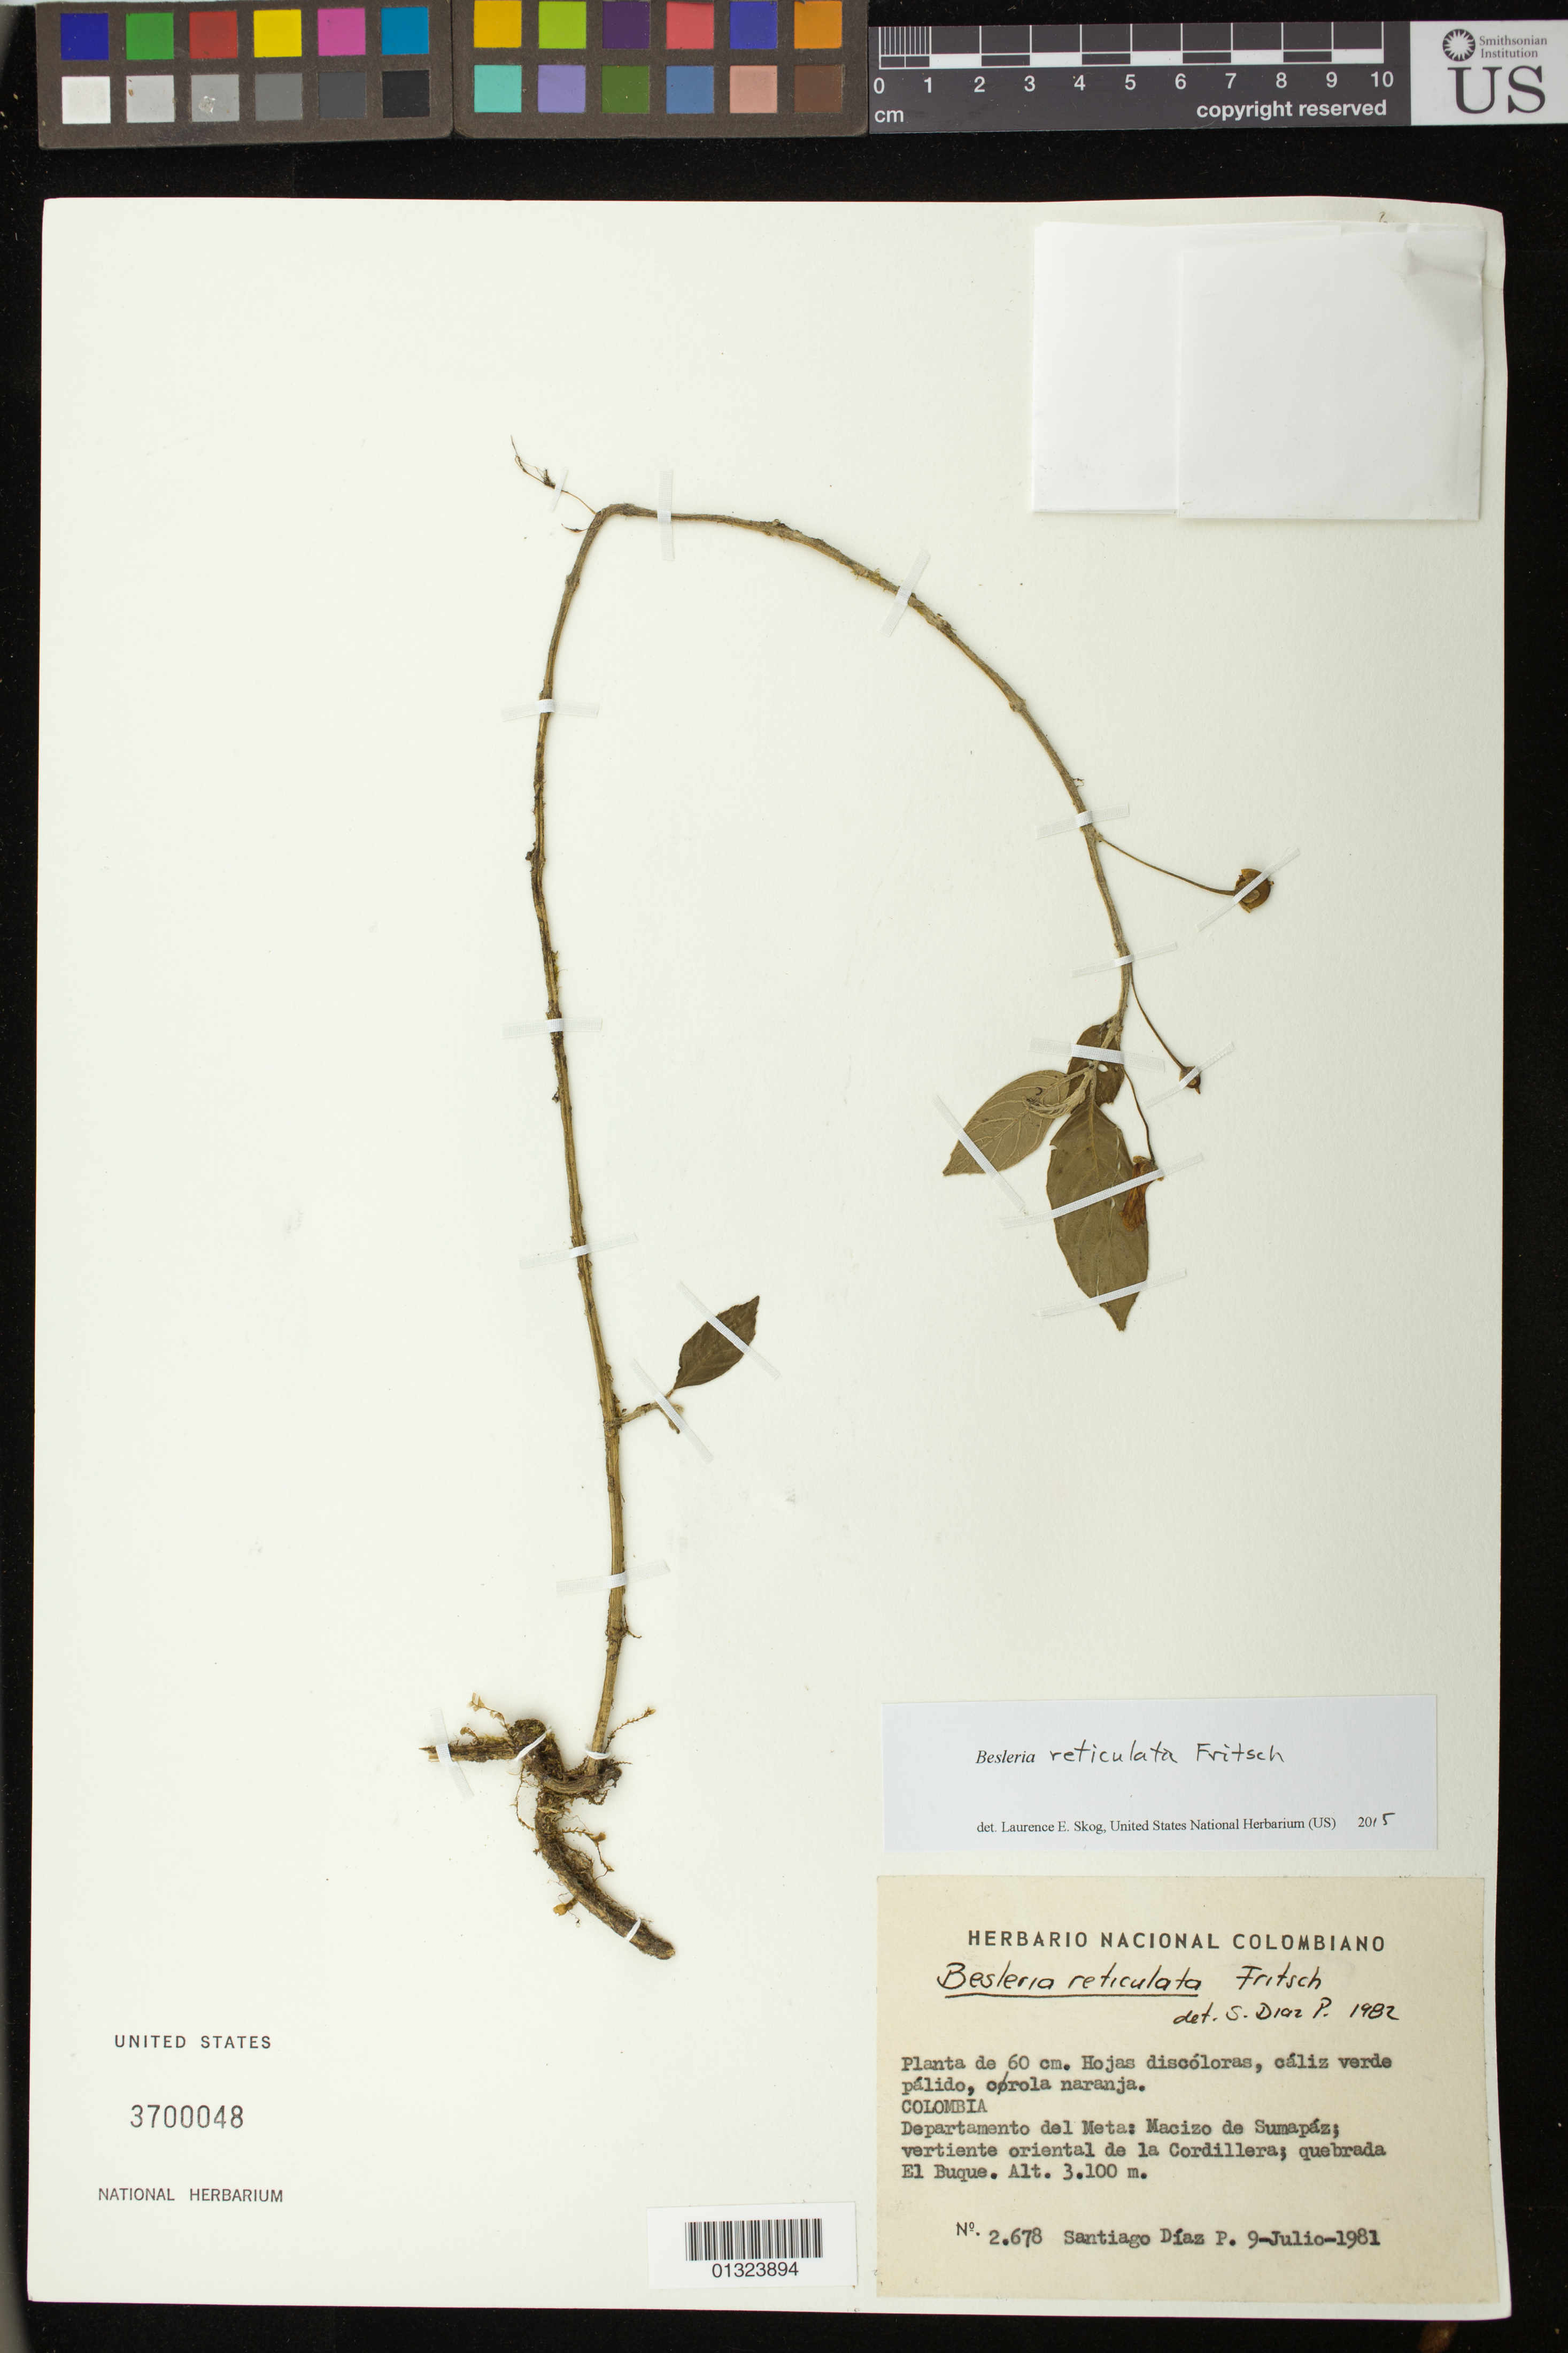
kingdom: Plantae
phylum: Tracheophyta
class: Magnoliopsida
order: Lamiales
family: Gesneriaceae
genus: Besleria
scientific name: Besleria reticulata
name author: Fritsch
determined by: Skog, Laurence E.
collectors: S. Díaz Píedrahíta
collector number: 2.678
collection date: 1981-07-09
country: Colombia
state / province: Metá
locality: Macizo de Sumapaz; Cordillera, quebrada El Buque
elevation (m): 3100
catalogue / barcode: US 3700048